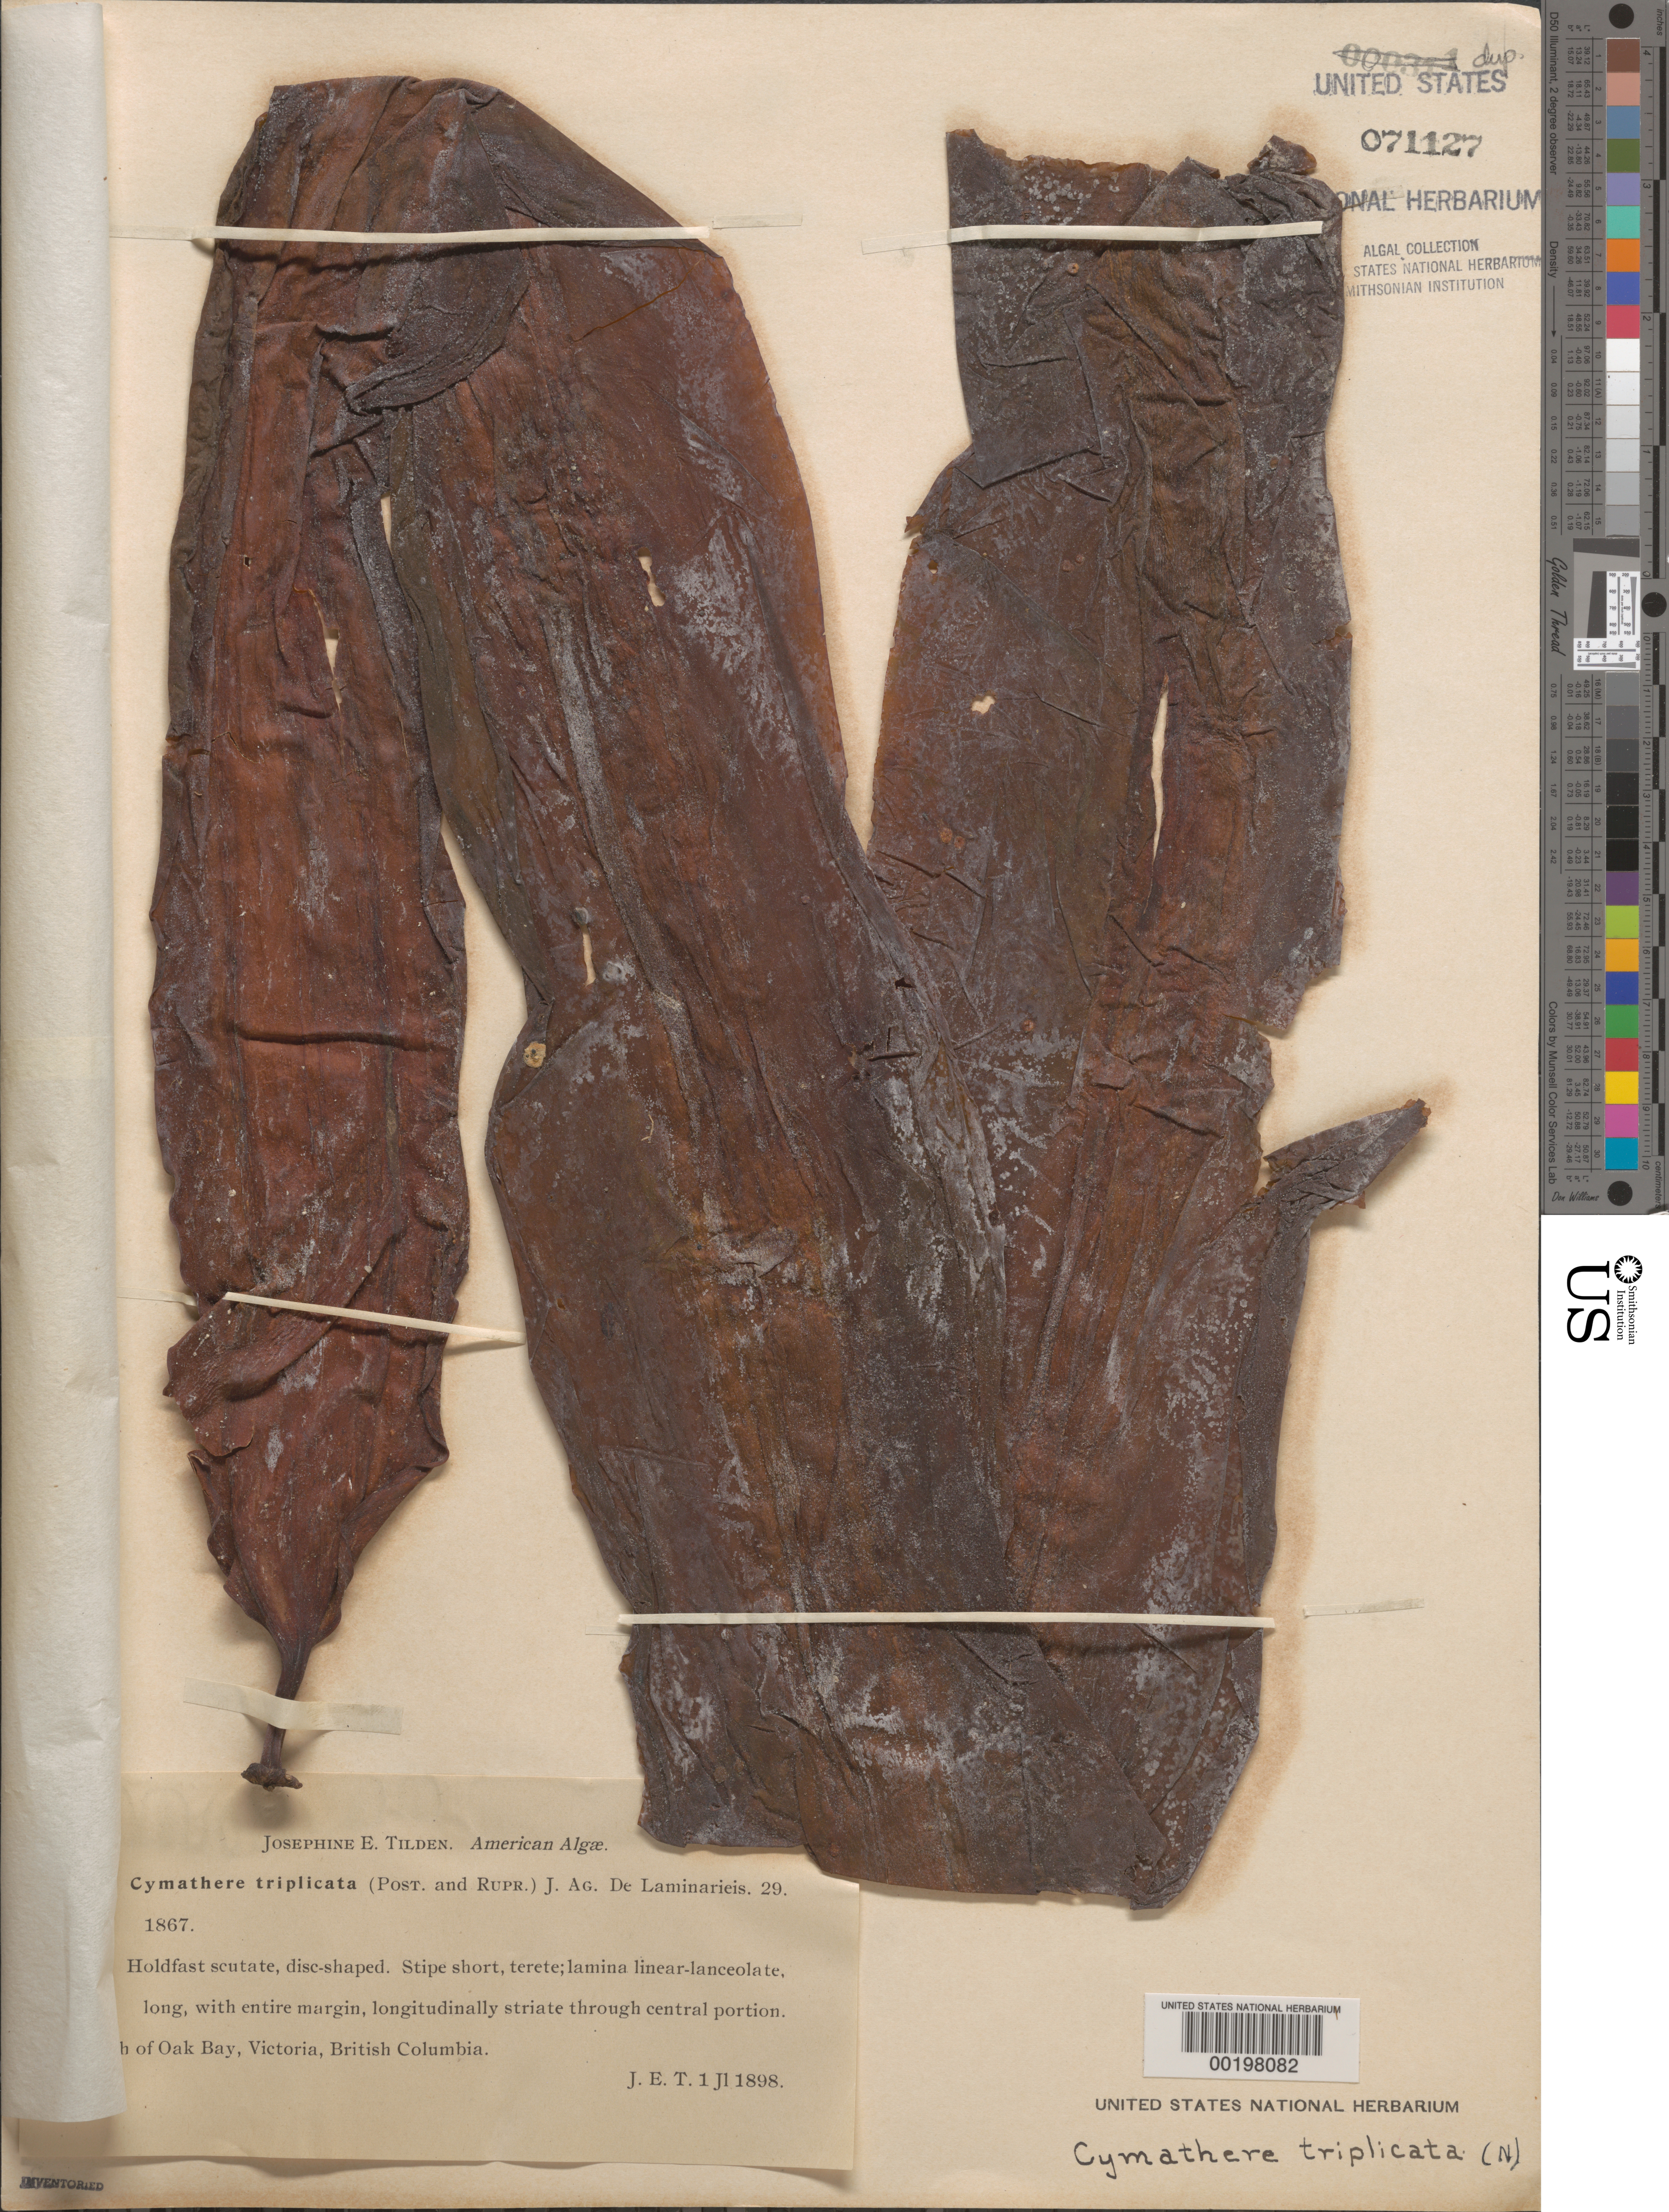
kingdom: Chromista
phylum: Ochrophyta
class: Phaeophyceae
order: Laminariales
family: Laminariaceae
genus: Cymathaere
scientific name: Cymathaere triplicata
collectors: J. E. Tilden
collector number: JET 343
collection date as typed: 01 Jul 1898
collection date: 1898-07-01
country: Canada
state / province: British Columbia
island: Vancouver Island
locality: Victoria, north of Oak Bay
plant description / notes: Tilden, American Algae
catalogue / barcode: US 71127